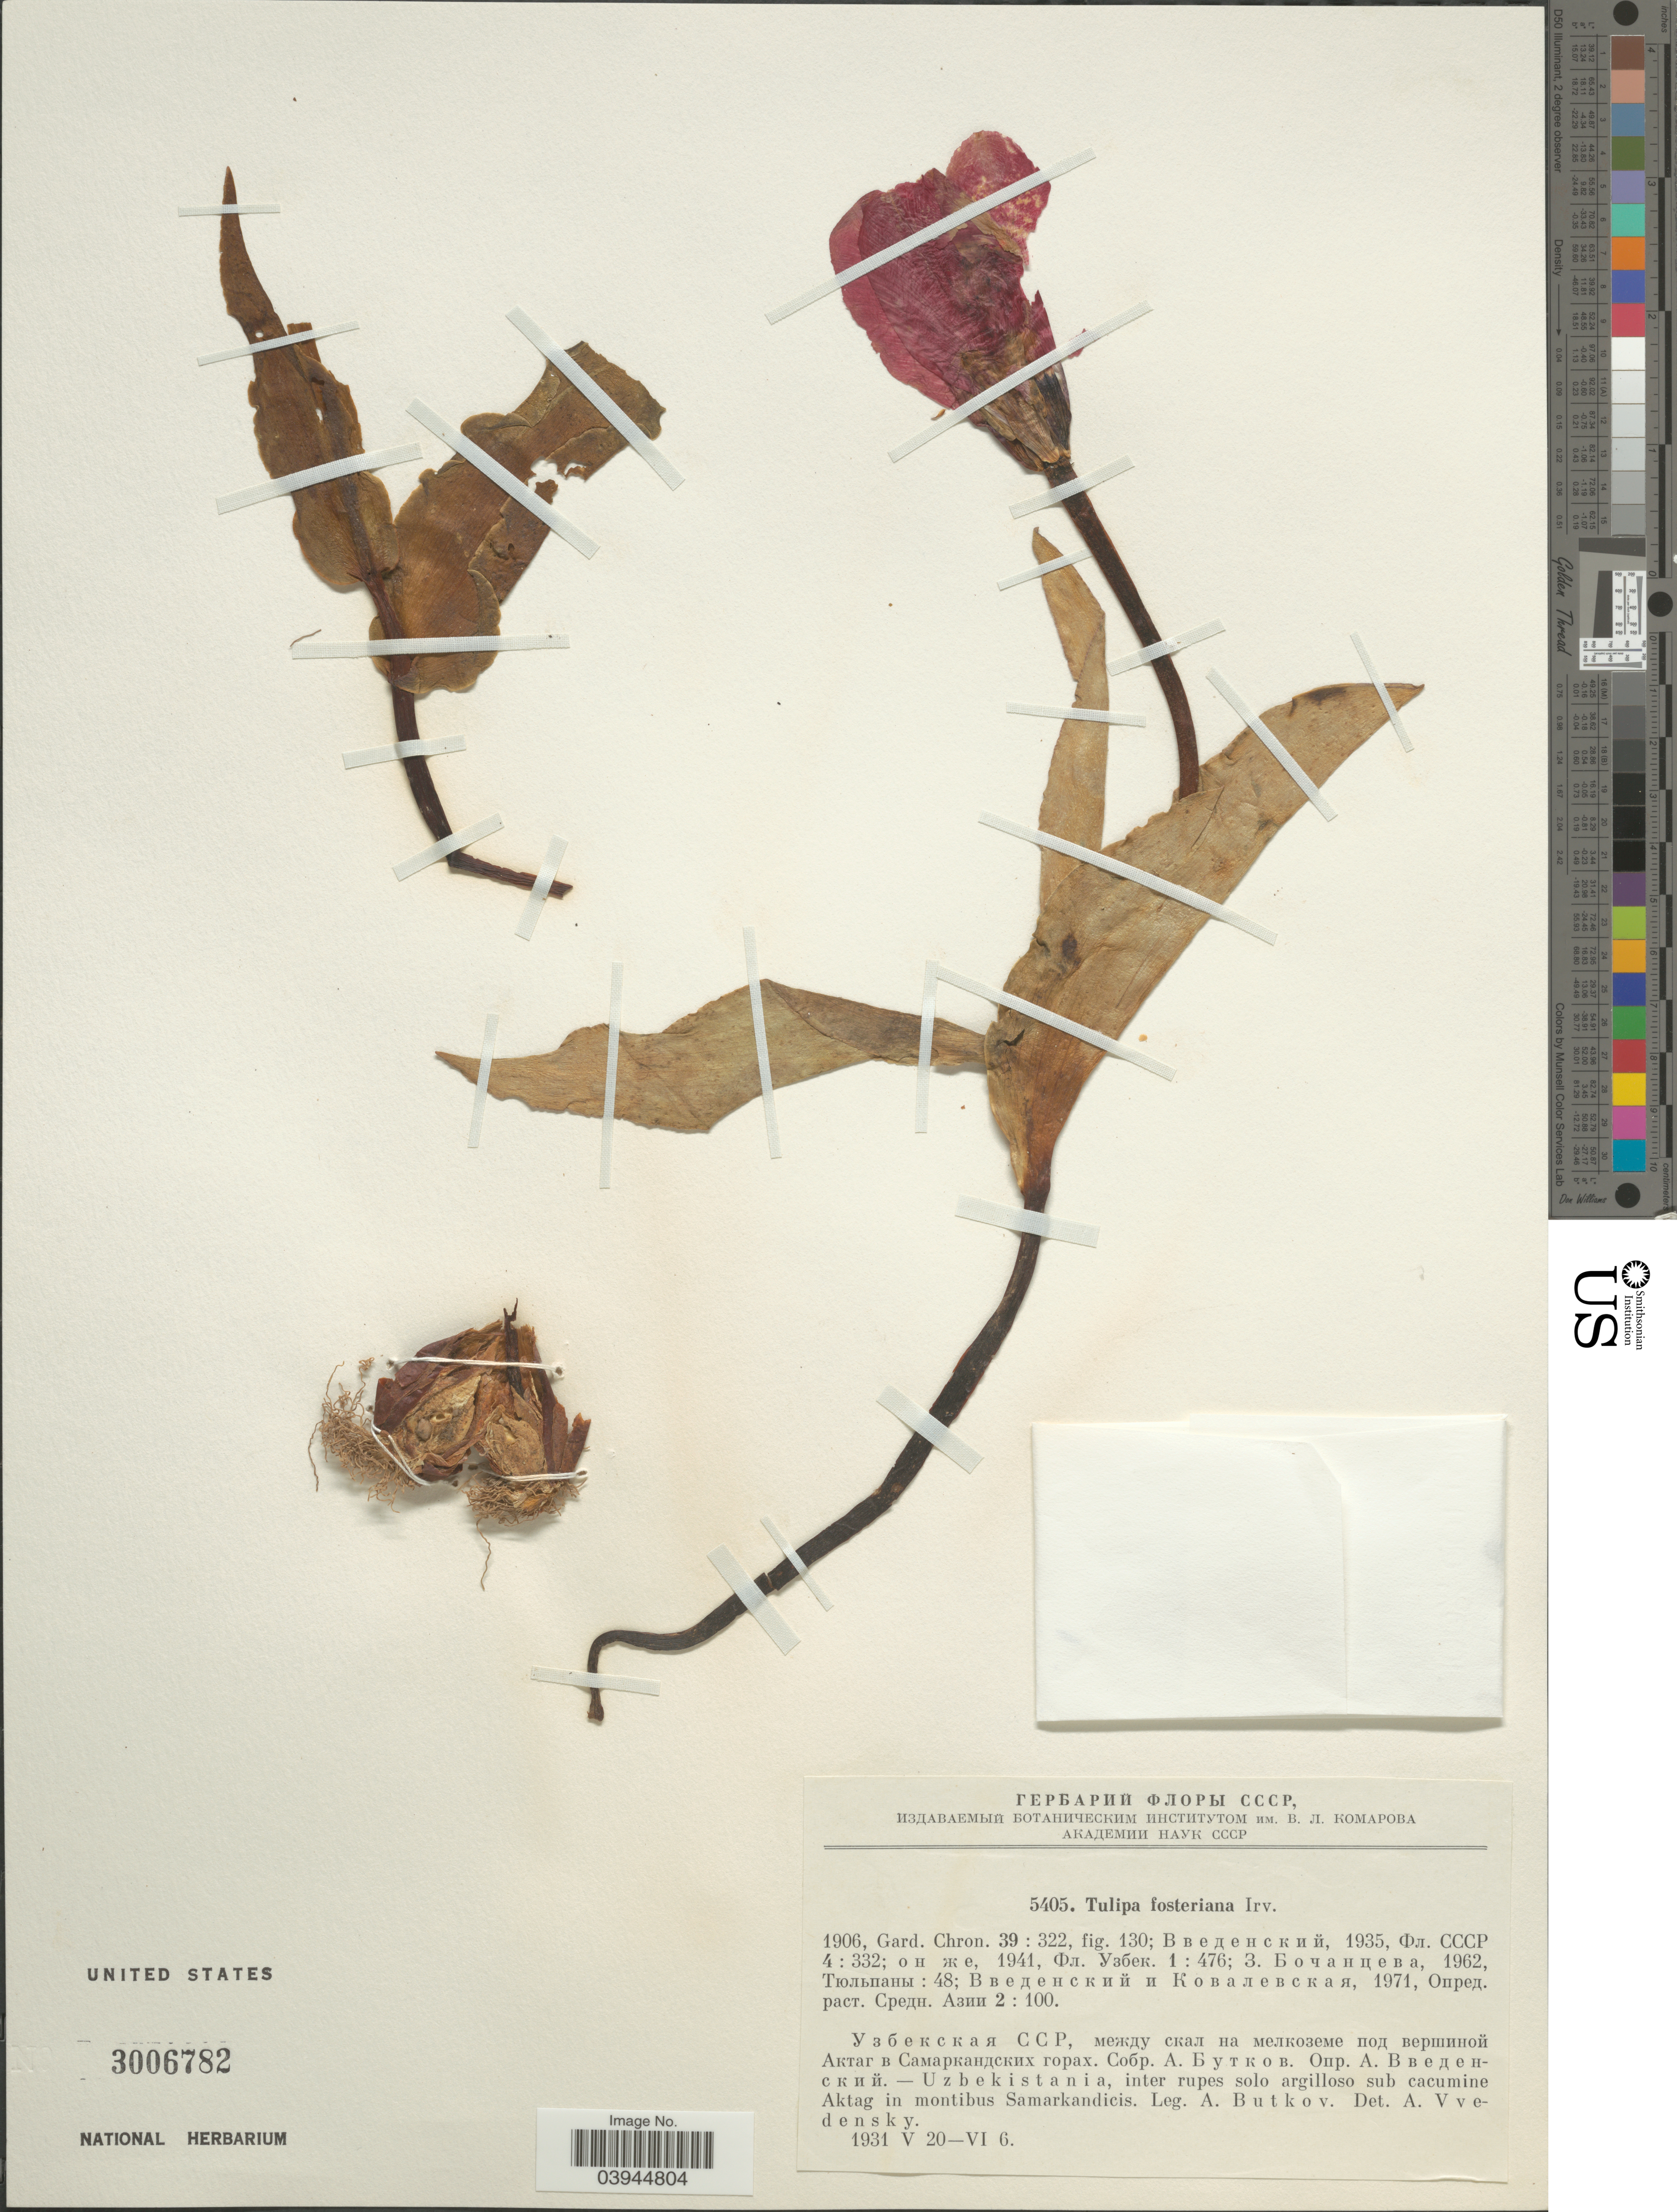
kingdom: Plantae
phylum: Tracheophyta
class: Liliopsida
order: Liliales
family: Liliaceae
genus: Tulipa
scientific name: Tulipa fosteriana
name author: Irving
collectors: A. Butkov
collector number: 5405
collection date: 1931-05-20/1931-06-06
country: Uzbekistan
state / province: Samarqand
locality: Inter rupes solo argilloso sub cacumine Aktag in montibus Samarkandicis.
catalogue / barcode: US 3006782